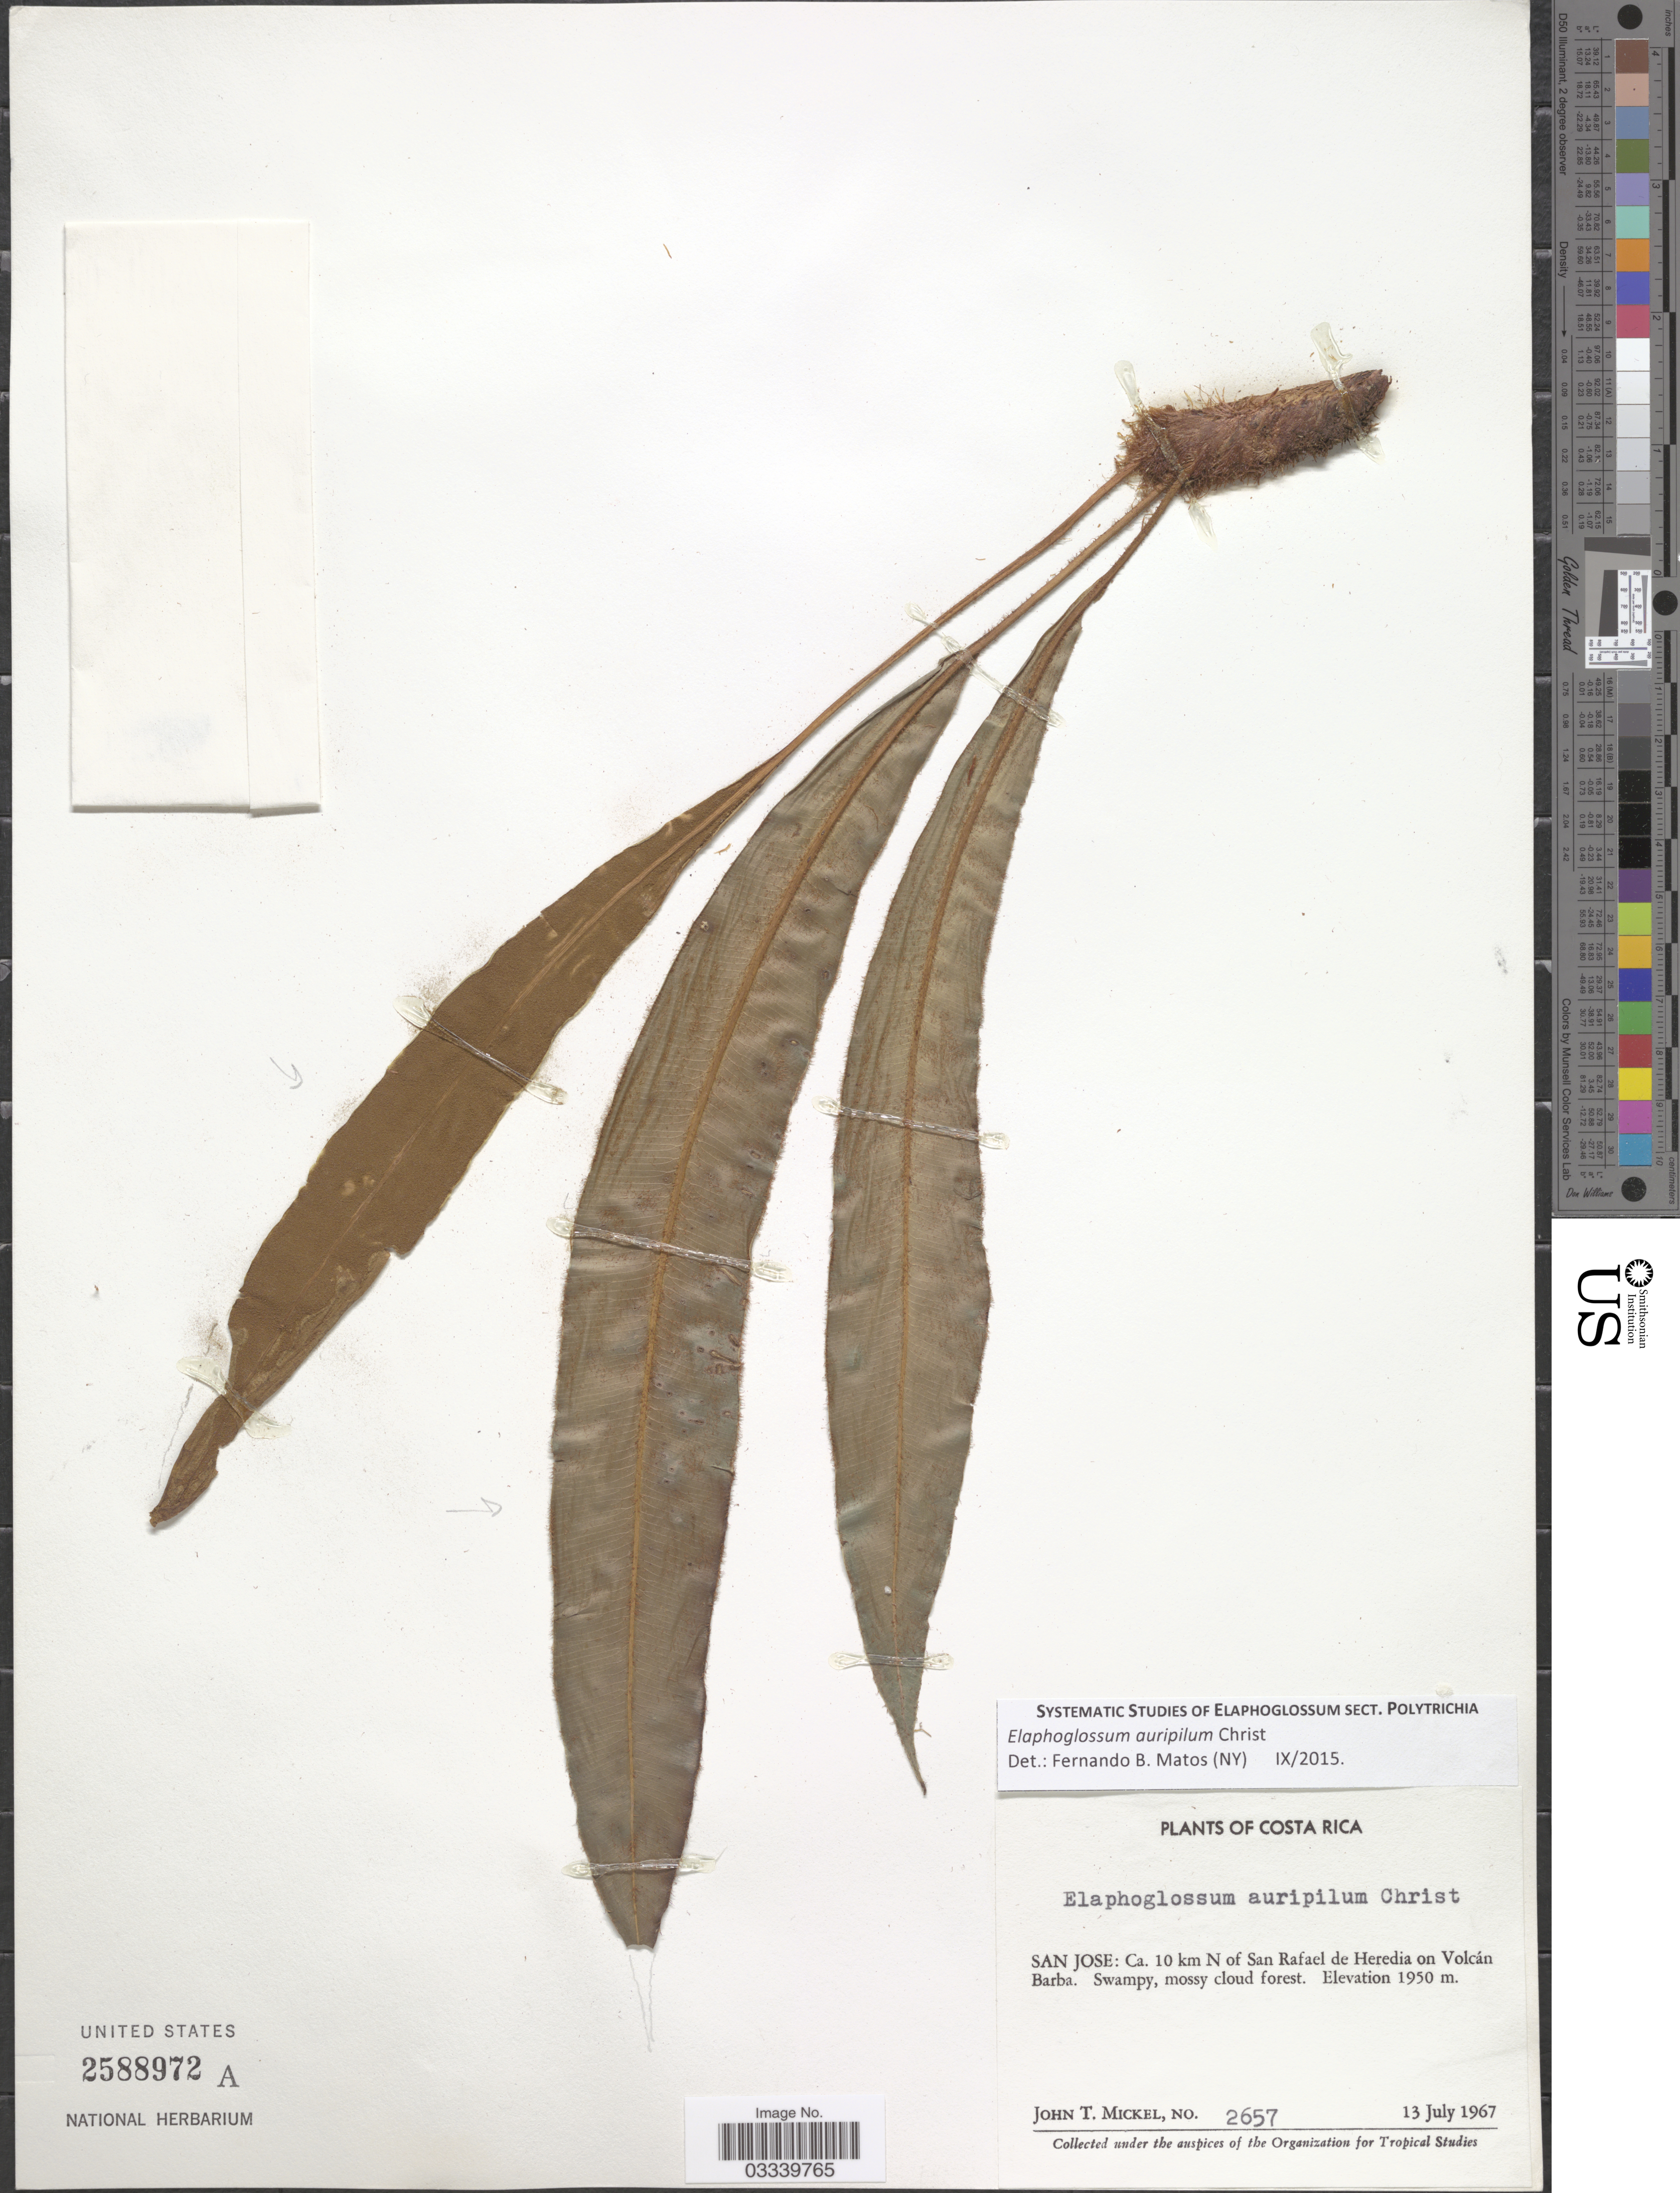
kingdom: Plantae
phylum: Tracheophyta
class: Polypodiopsida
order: Polypodiales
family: Dryopteridaceae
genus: Elaphoglossum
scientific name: Elaphoglossum auripilum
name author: Christ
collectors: J. T. Mickel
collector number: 2657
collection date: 1967-07-13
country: Costa Rica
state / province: San José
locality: Ca. 10 km N of San Rafael de Heredia on Volcán Barba.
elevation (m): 1950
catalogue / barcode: US 2588972A